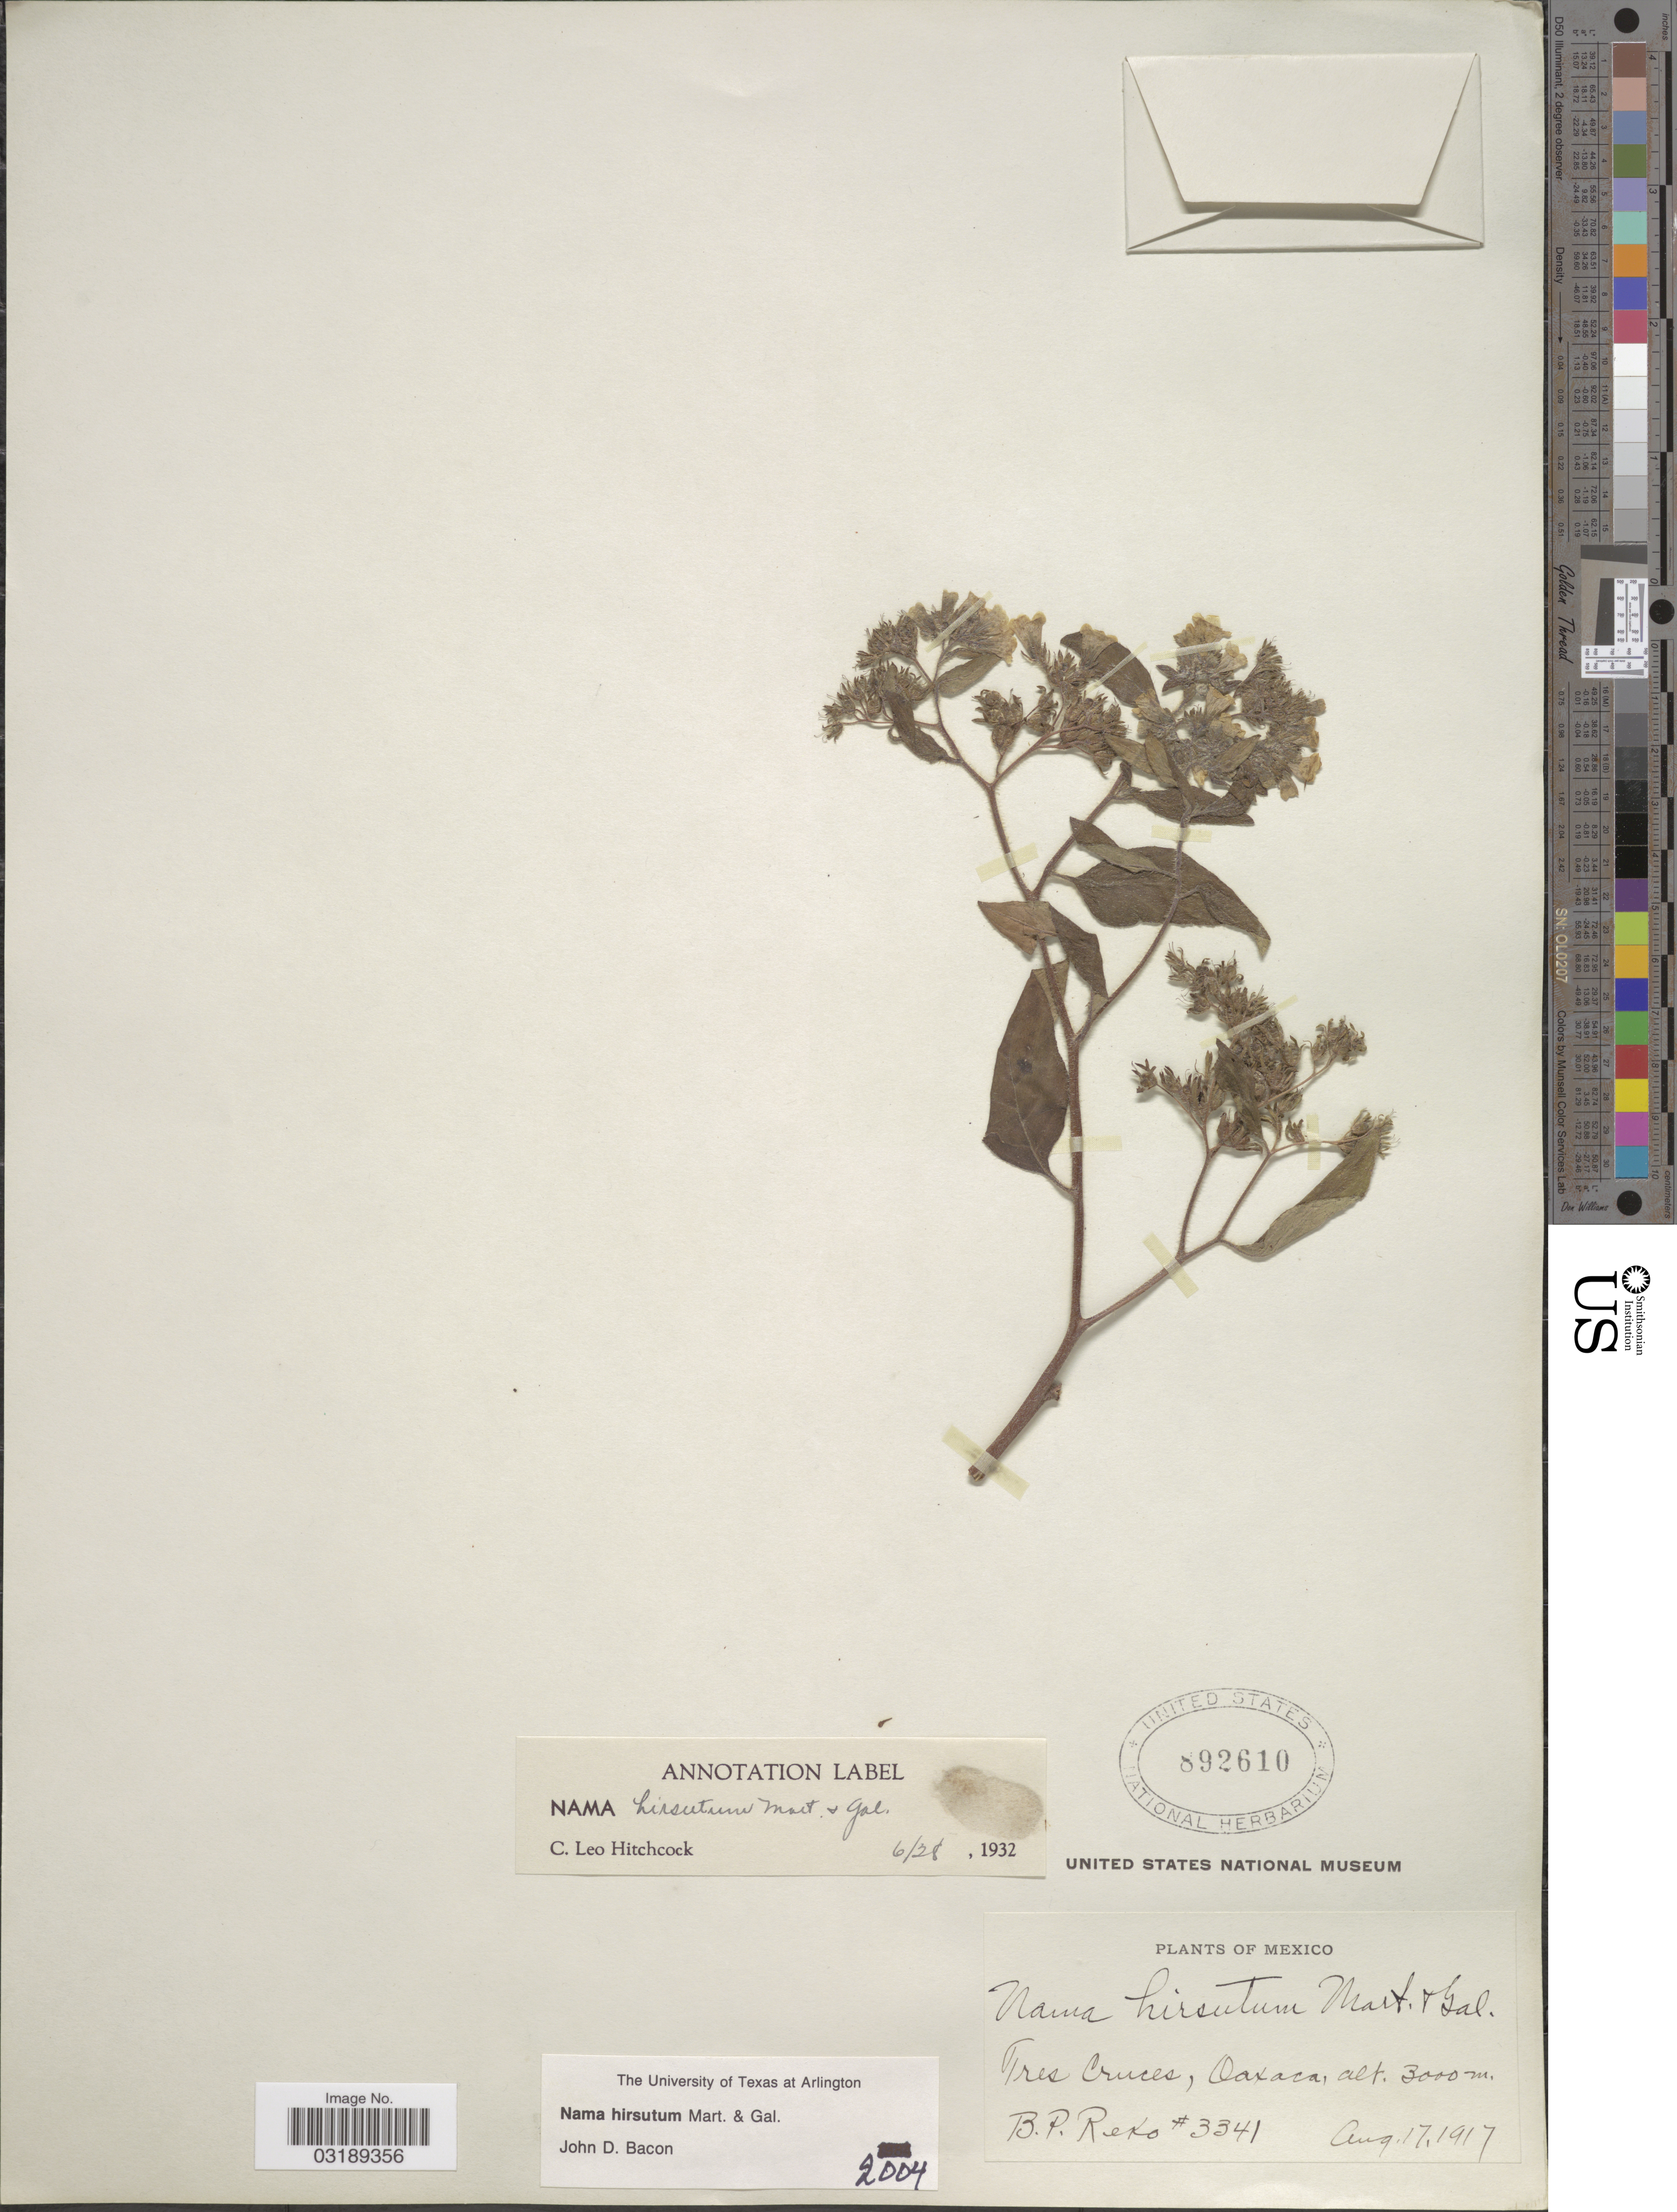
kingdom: Plantae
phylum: Tracheophyta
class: Magnoliopsida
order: Boraginales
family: Namaceae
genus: Nama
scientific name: Nama hirsuta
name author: M. Martens & Galeotti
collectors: B. P. Reko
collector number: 3341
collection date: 1917-08-17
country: Mexico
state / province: Oaxaca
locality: Tres Cruces.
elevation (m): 3000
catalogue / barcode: US 892610